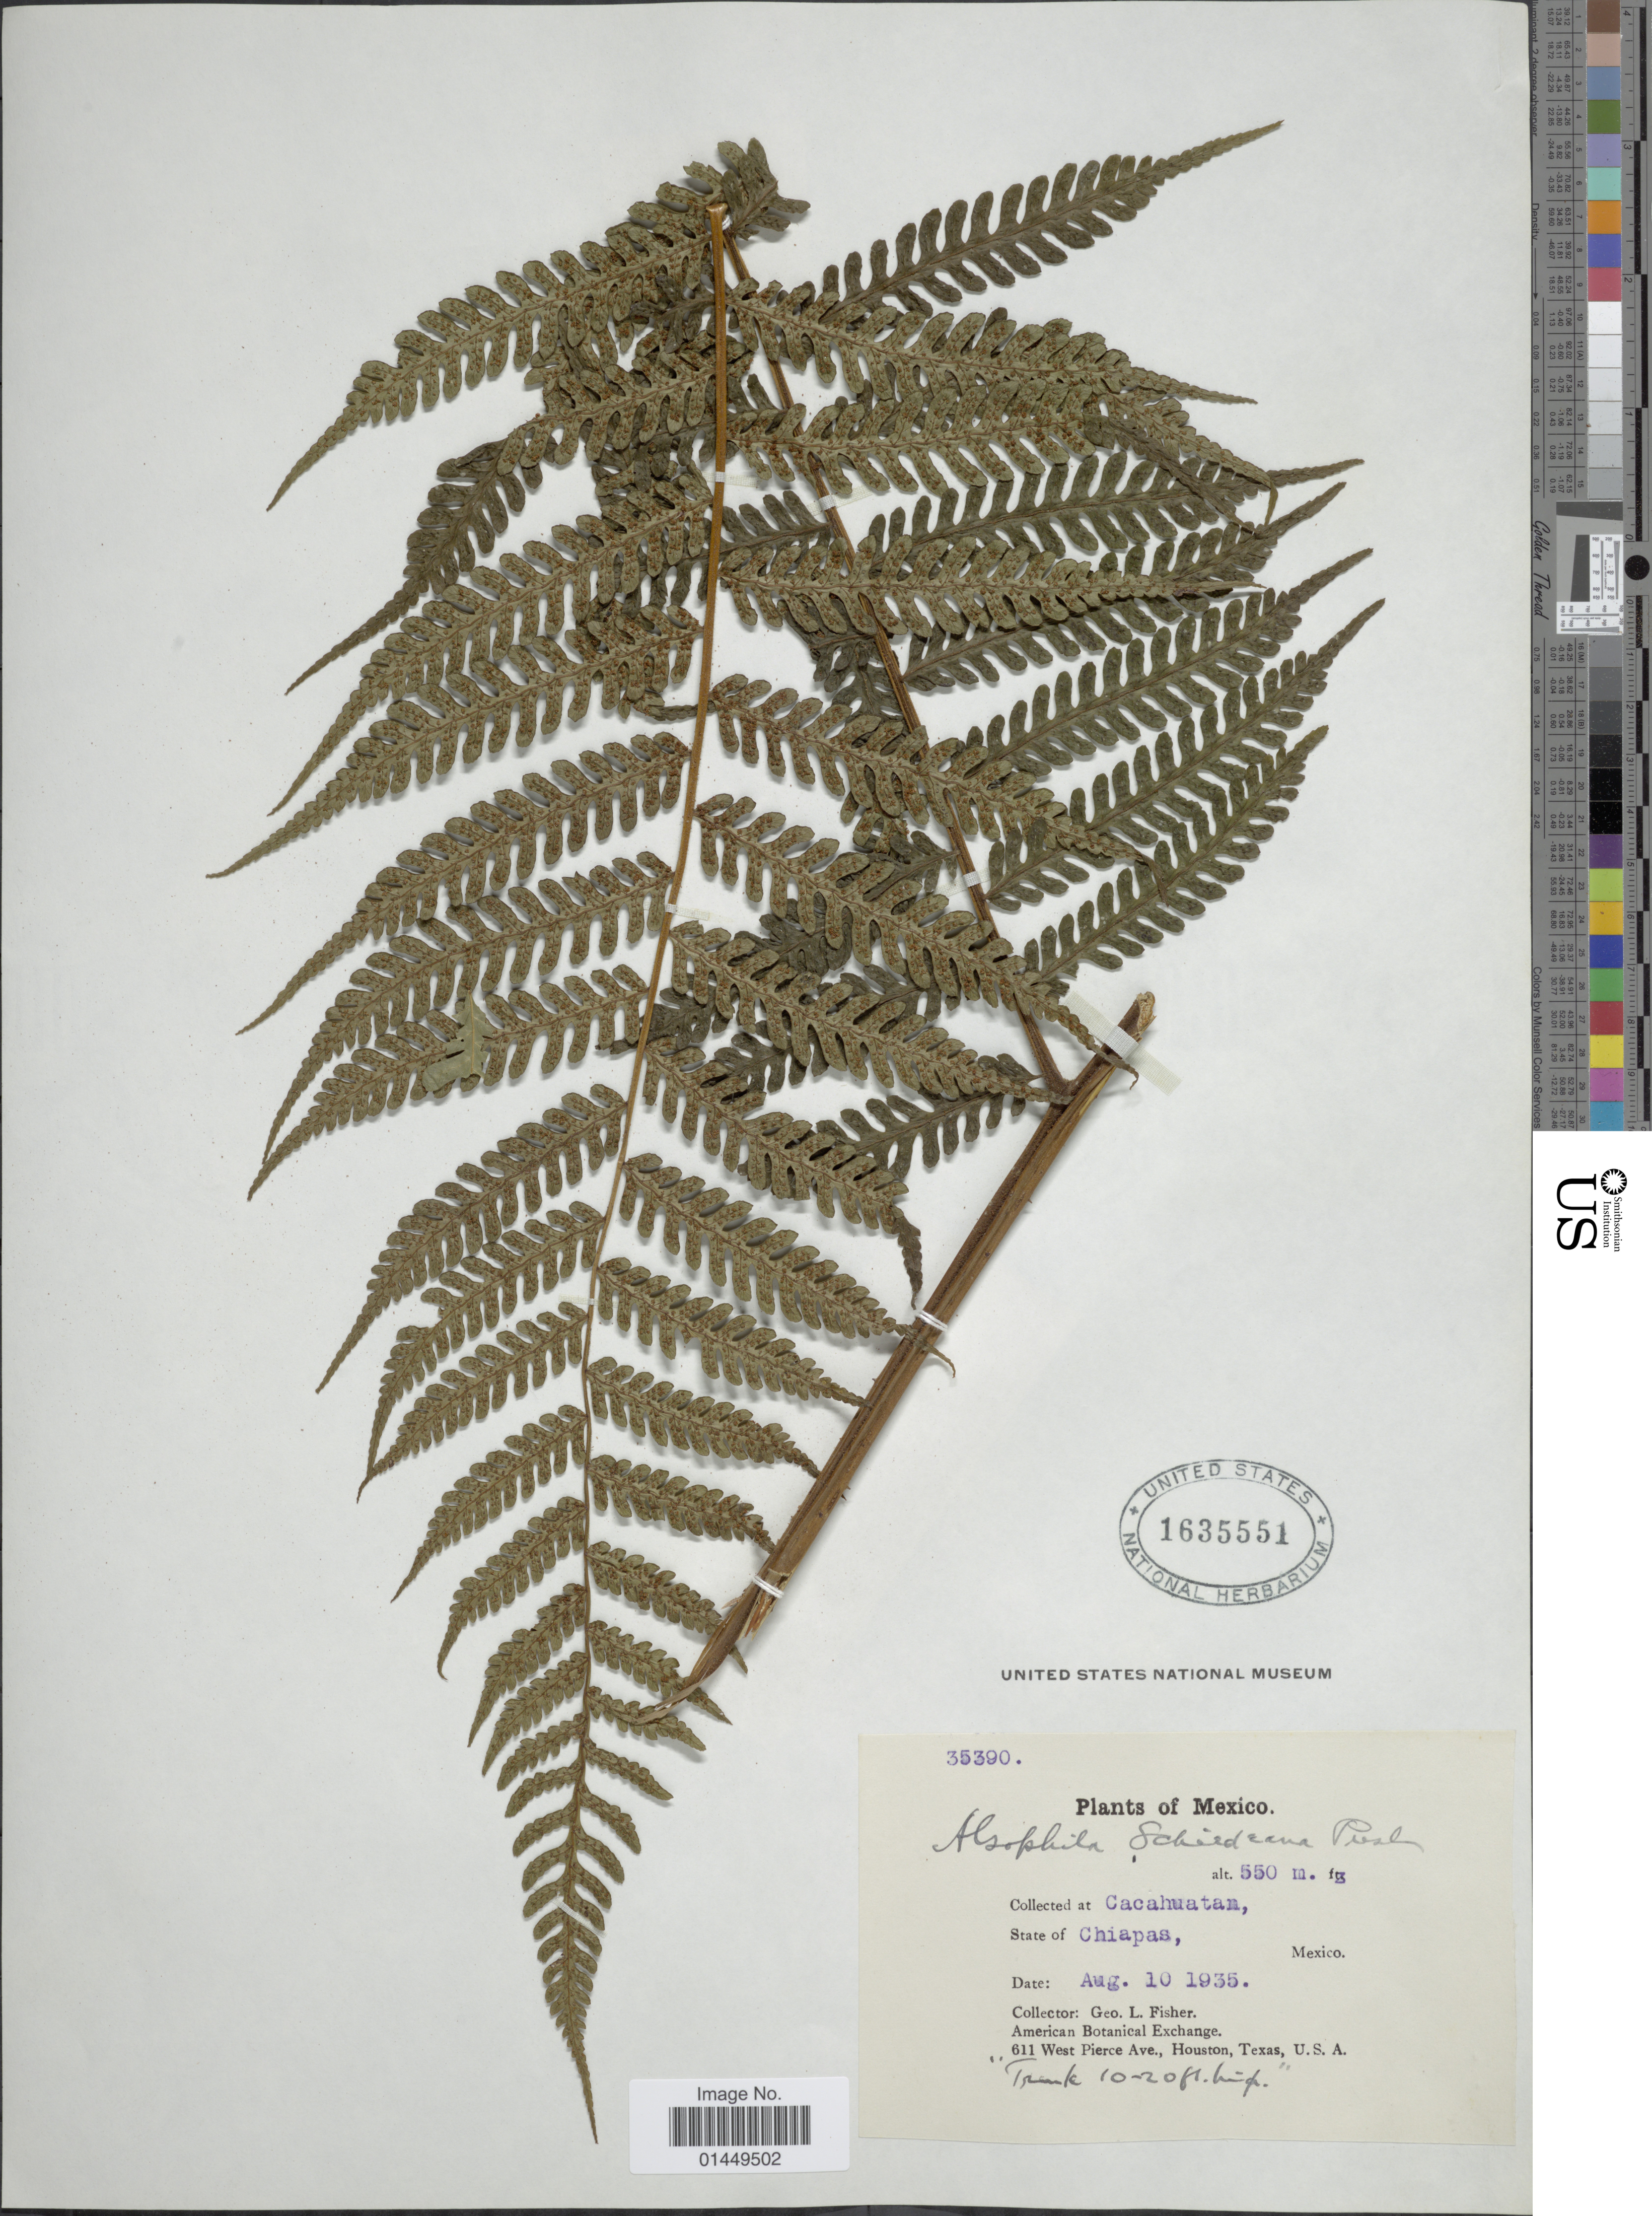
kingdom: Plantae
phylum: Tracheophyta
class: Polypodiopsida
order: Cyatheales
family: Cyatheaceae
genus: Cyathea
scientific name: Cyathea schiedeana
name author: (C. Presl) Domin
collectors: G. L. Fisher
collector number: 35390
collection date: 1935-08-10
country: Mexico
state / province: Chiapas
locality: Cacalhuatan, State of Chiapas, Mexico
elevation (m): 550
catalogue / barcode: US 1635551